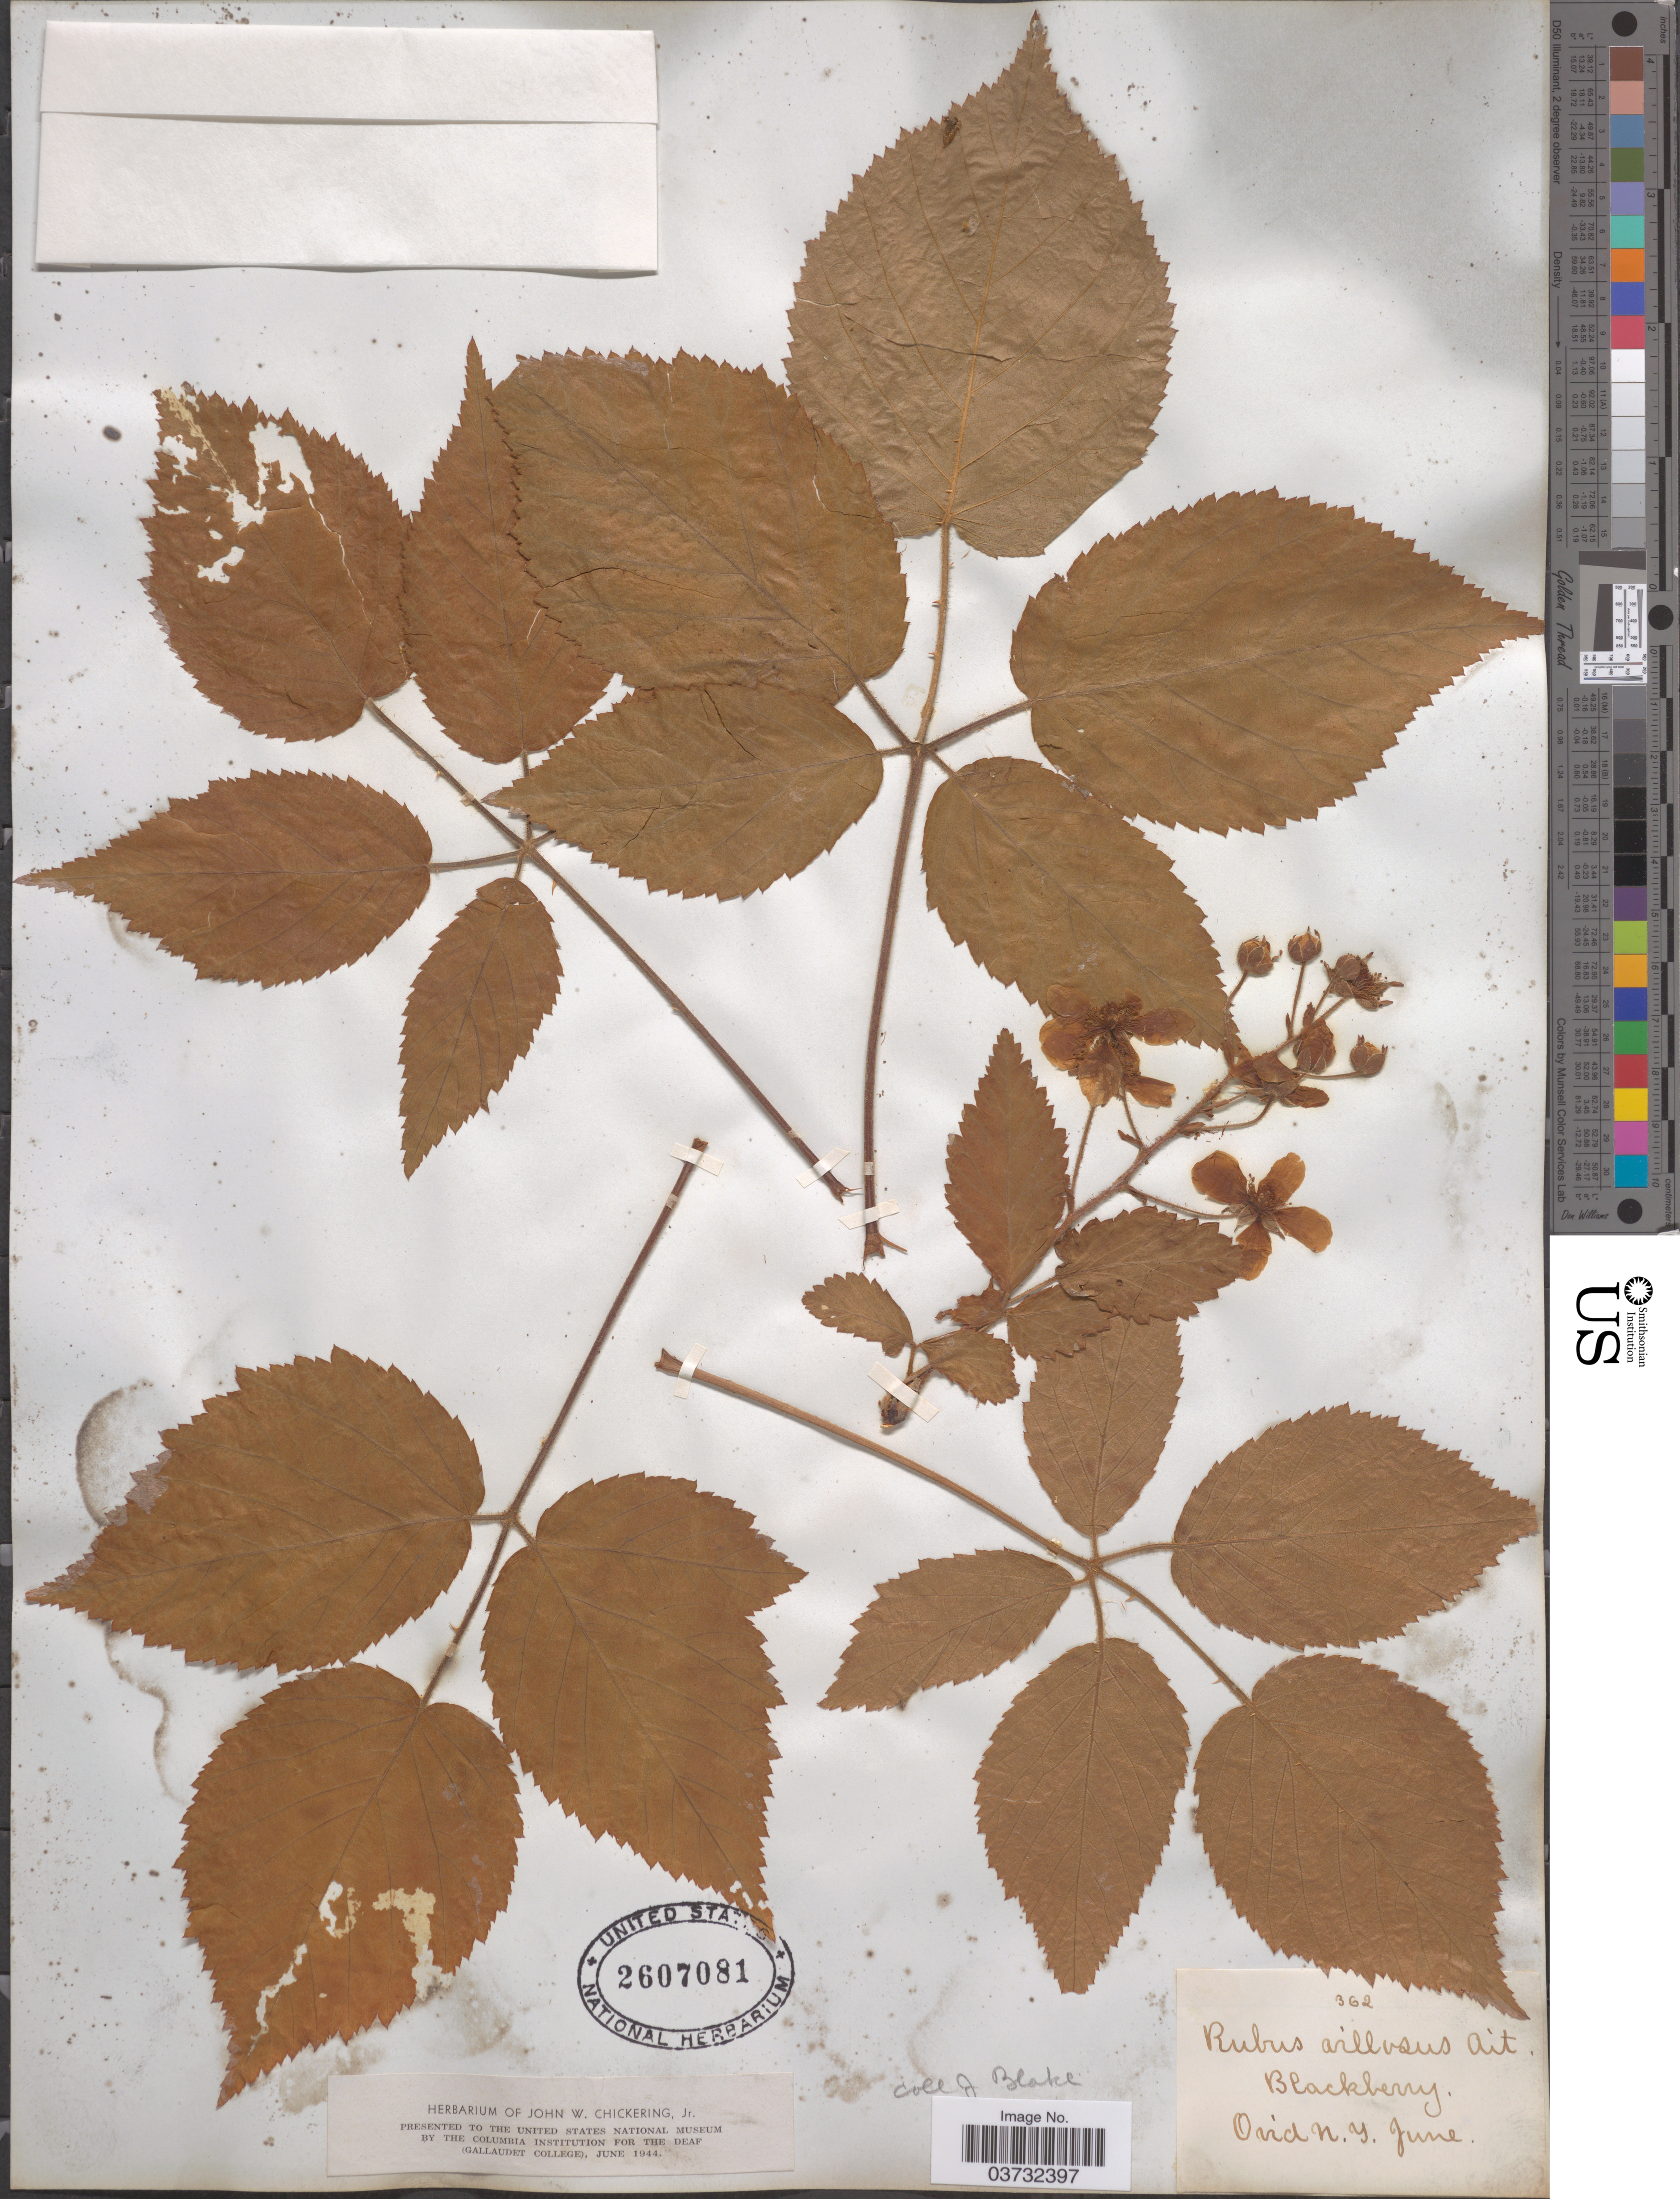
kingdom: Plantae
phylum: Tracheophyta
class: Magnoliopsida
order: Rosales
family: Rosaceae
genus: Rubus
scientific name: Rubus villosus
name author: Thunb.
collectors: J. Blake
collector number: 362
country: United States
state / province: New York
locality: Blackberry. Ovid N. Y.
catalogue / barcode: US 2607081